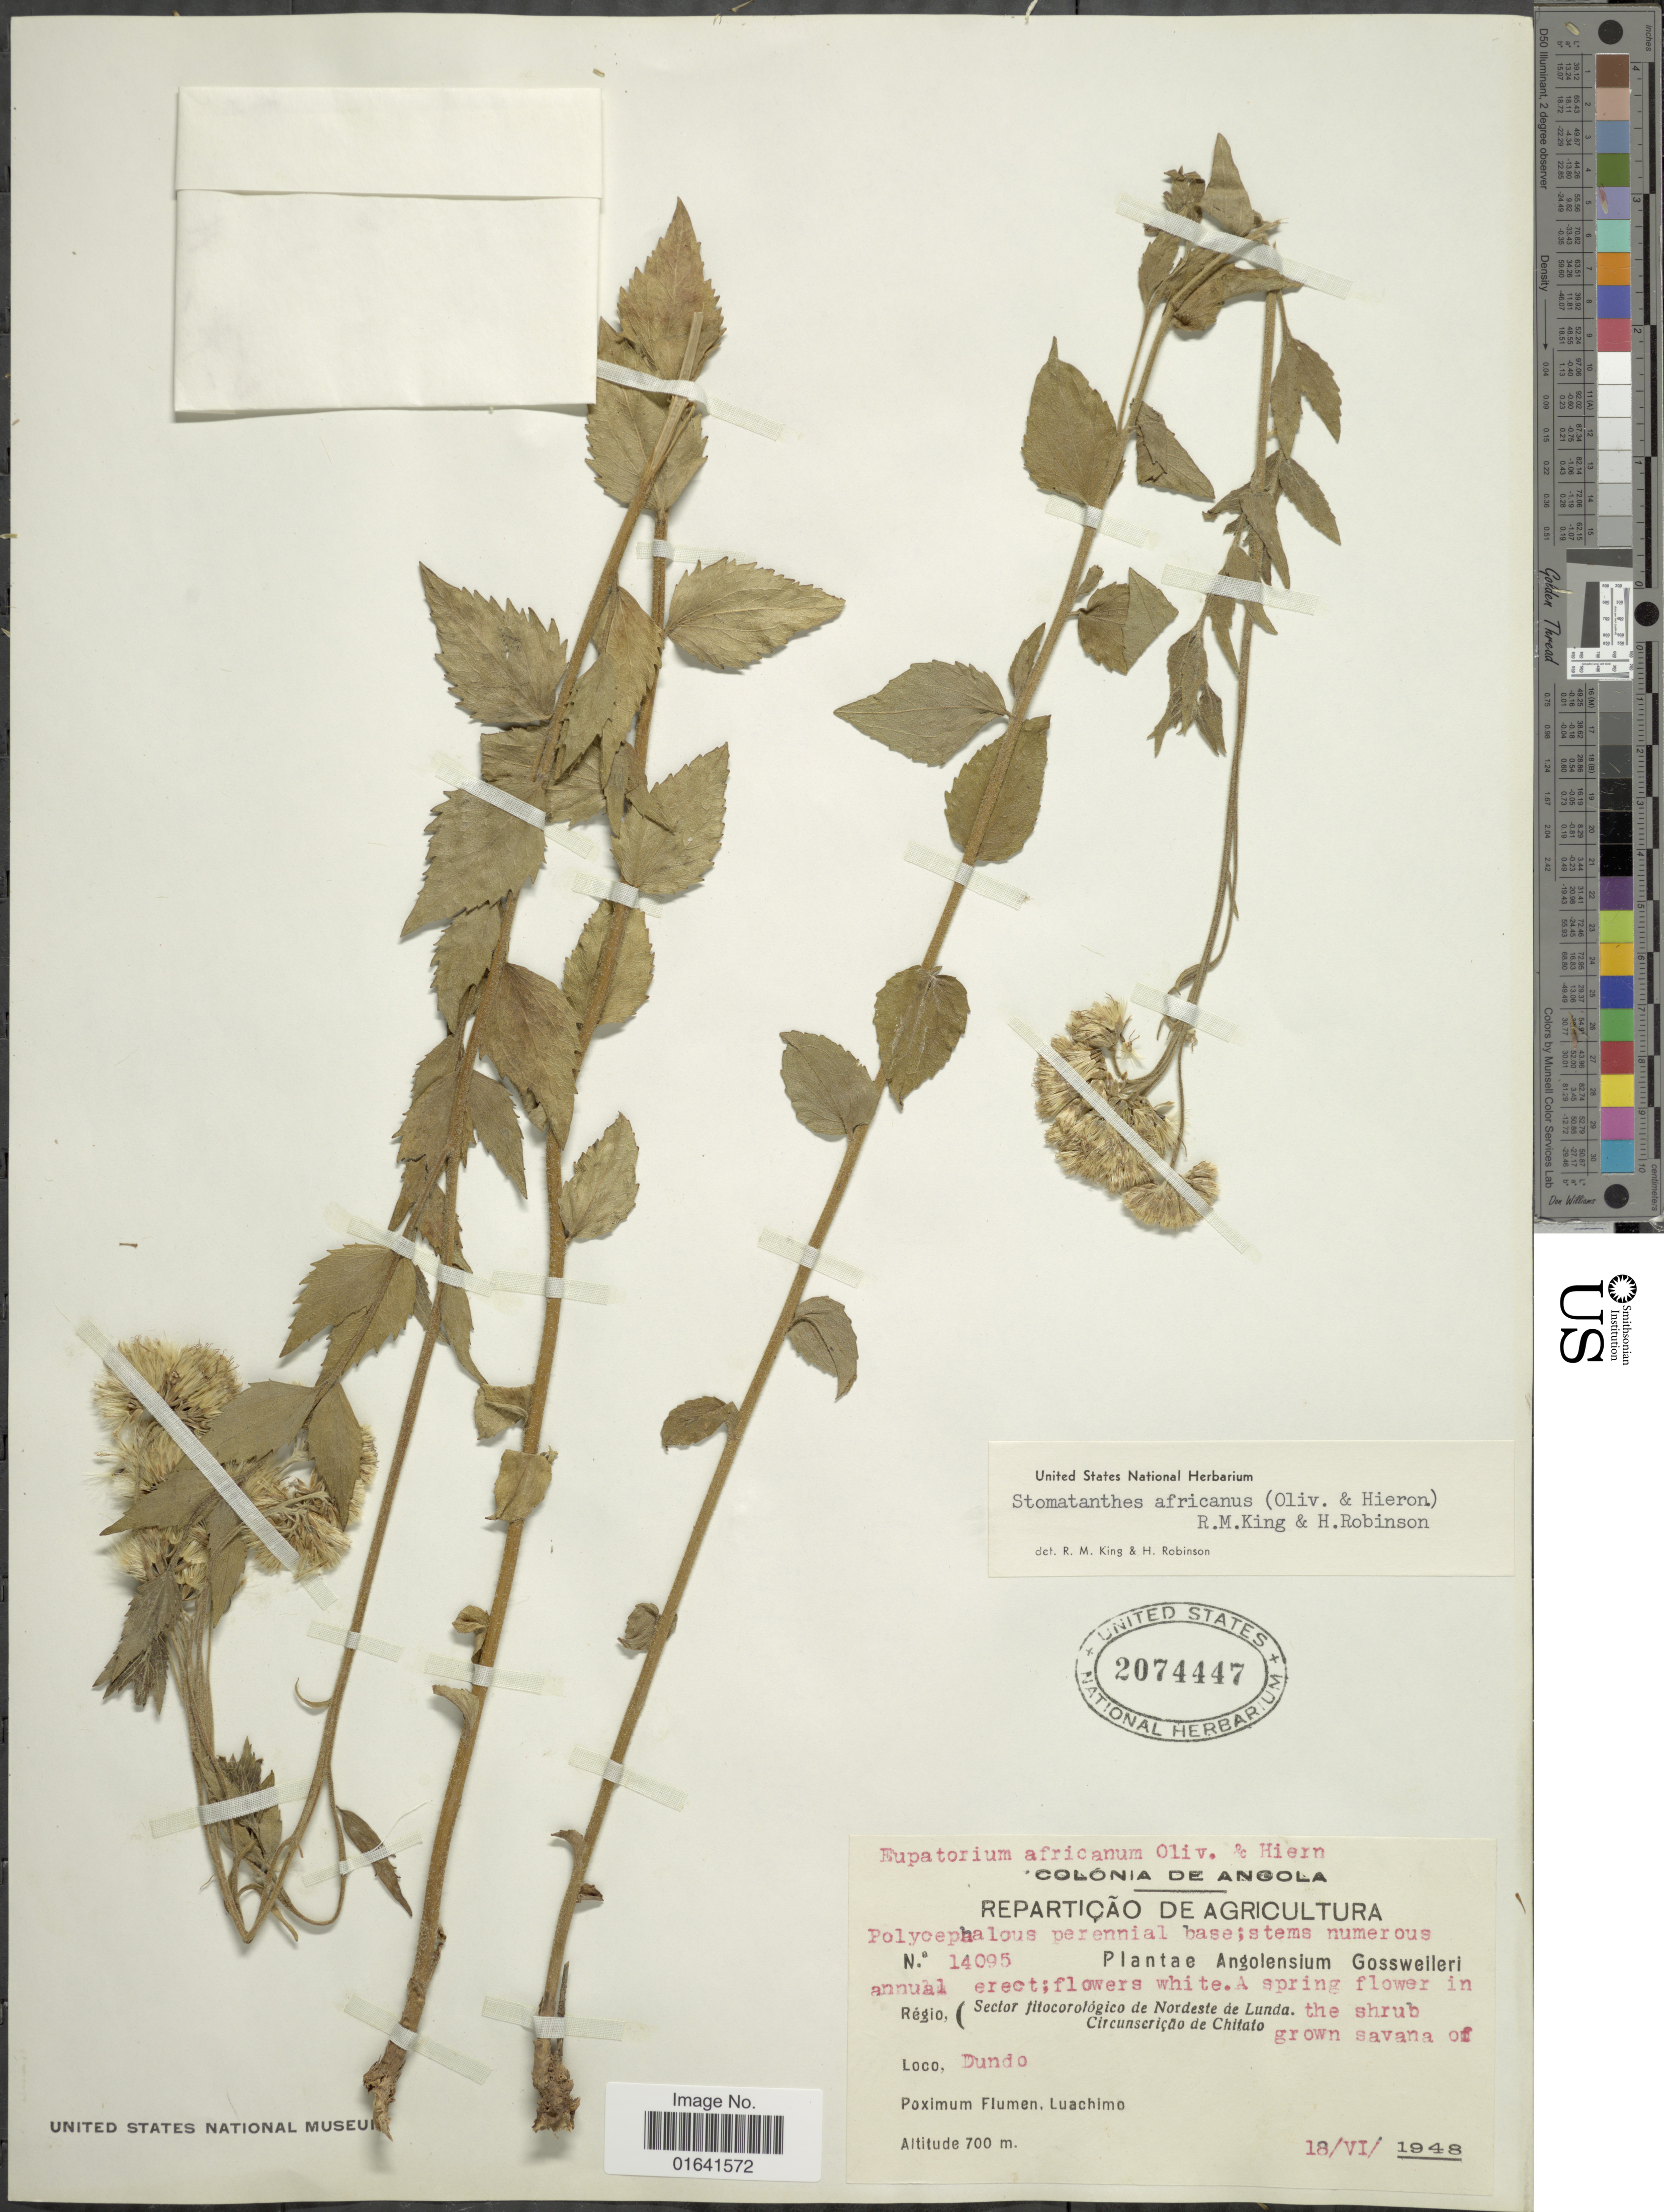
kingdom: Plantae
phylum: Tracheophyta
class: Magnoliopsida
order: Asterales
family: Asteraceae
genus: Stomatanthes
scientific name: Stomatanthes africanus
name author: (Oliv.) R.M. King & H. Rob.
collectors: A. Gossweiler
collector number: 14095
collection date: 1948-06-18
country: Angola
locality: Sector fitocorologico de Nordeste de Lunda Circunseicao de Chitato, Dundo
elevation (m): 700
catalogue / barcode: US 2074447